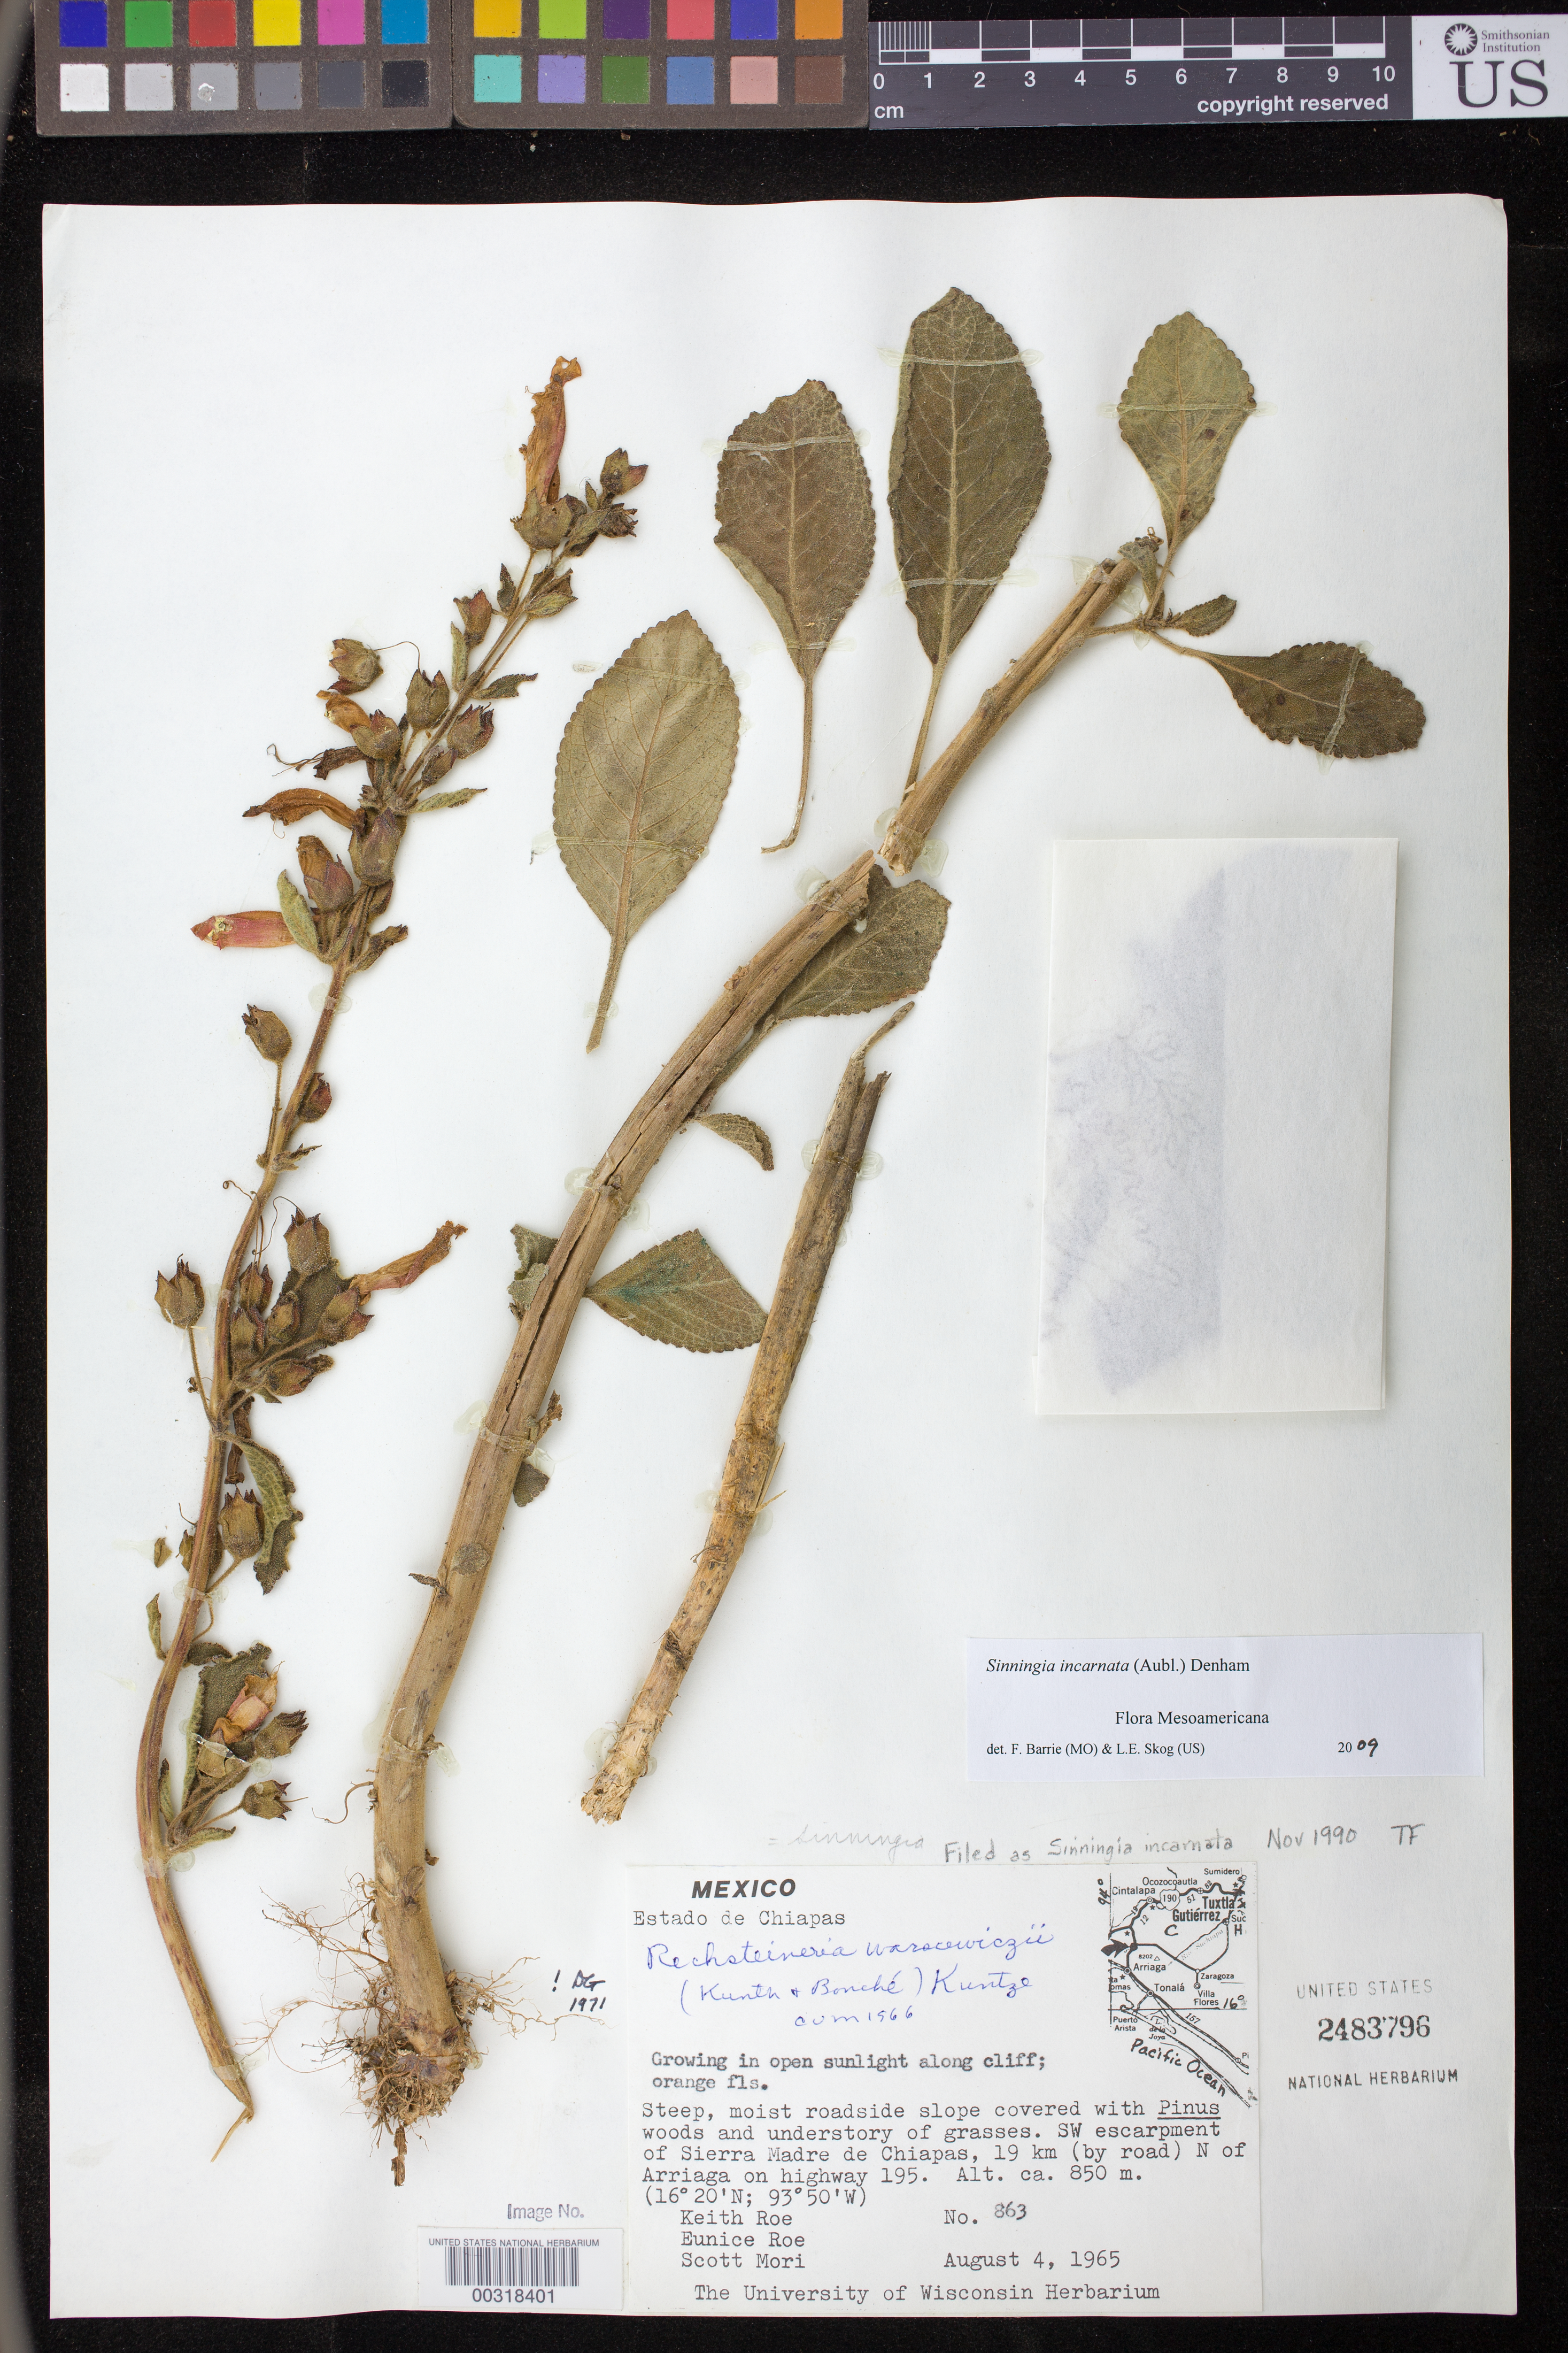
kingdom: Plantae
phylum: Tracheophyta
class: Magnoliopsida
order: Lamiales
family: Gesneriaceae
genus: Sinningia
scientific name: Sinningia incarnata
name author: (Aubl.) D.L. Denham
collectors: K. Roe, E. Roe & S. Mori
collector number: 863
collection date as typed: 04 Aug 1965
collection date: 1965-08-04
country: Mexico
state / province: Chiapas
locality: SW escarpment of Sierra Madre de Chiapas, 19 km (by road) N of Arriaga on highway 195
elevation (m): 850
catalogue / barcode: US 2483796